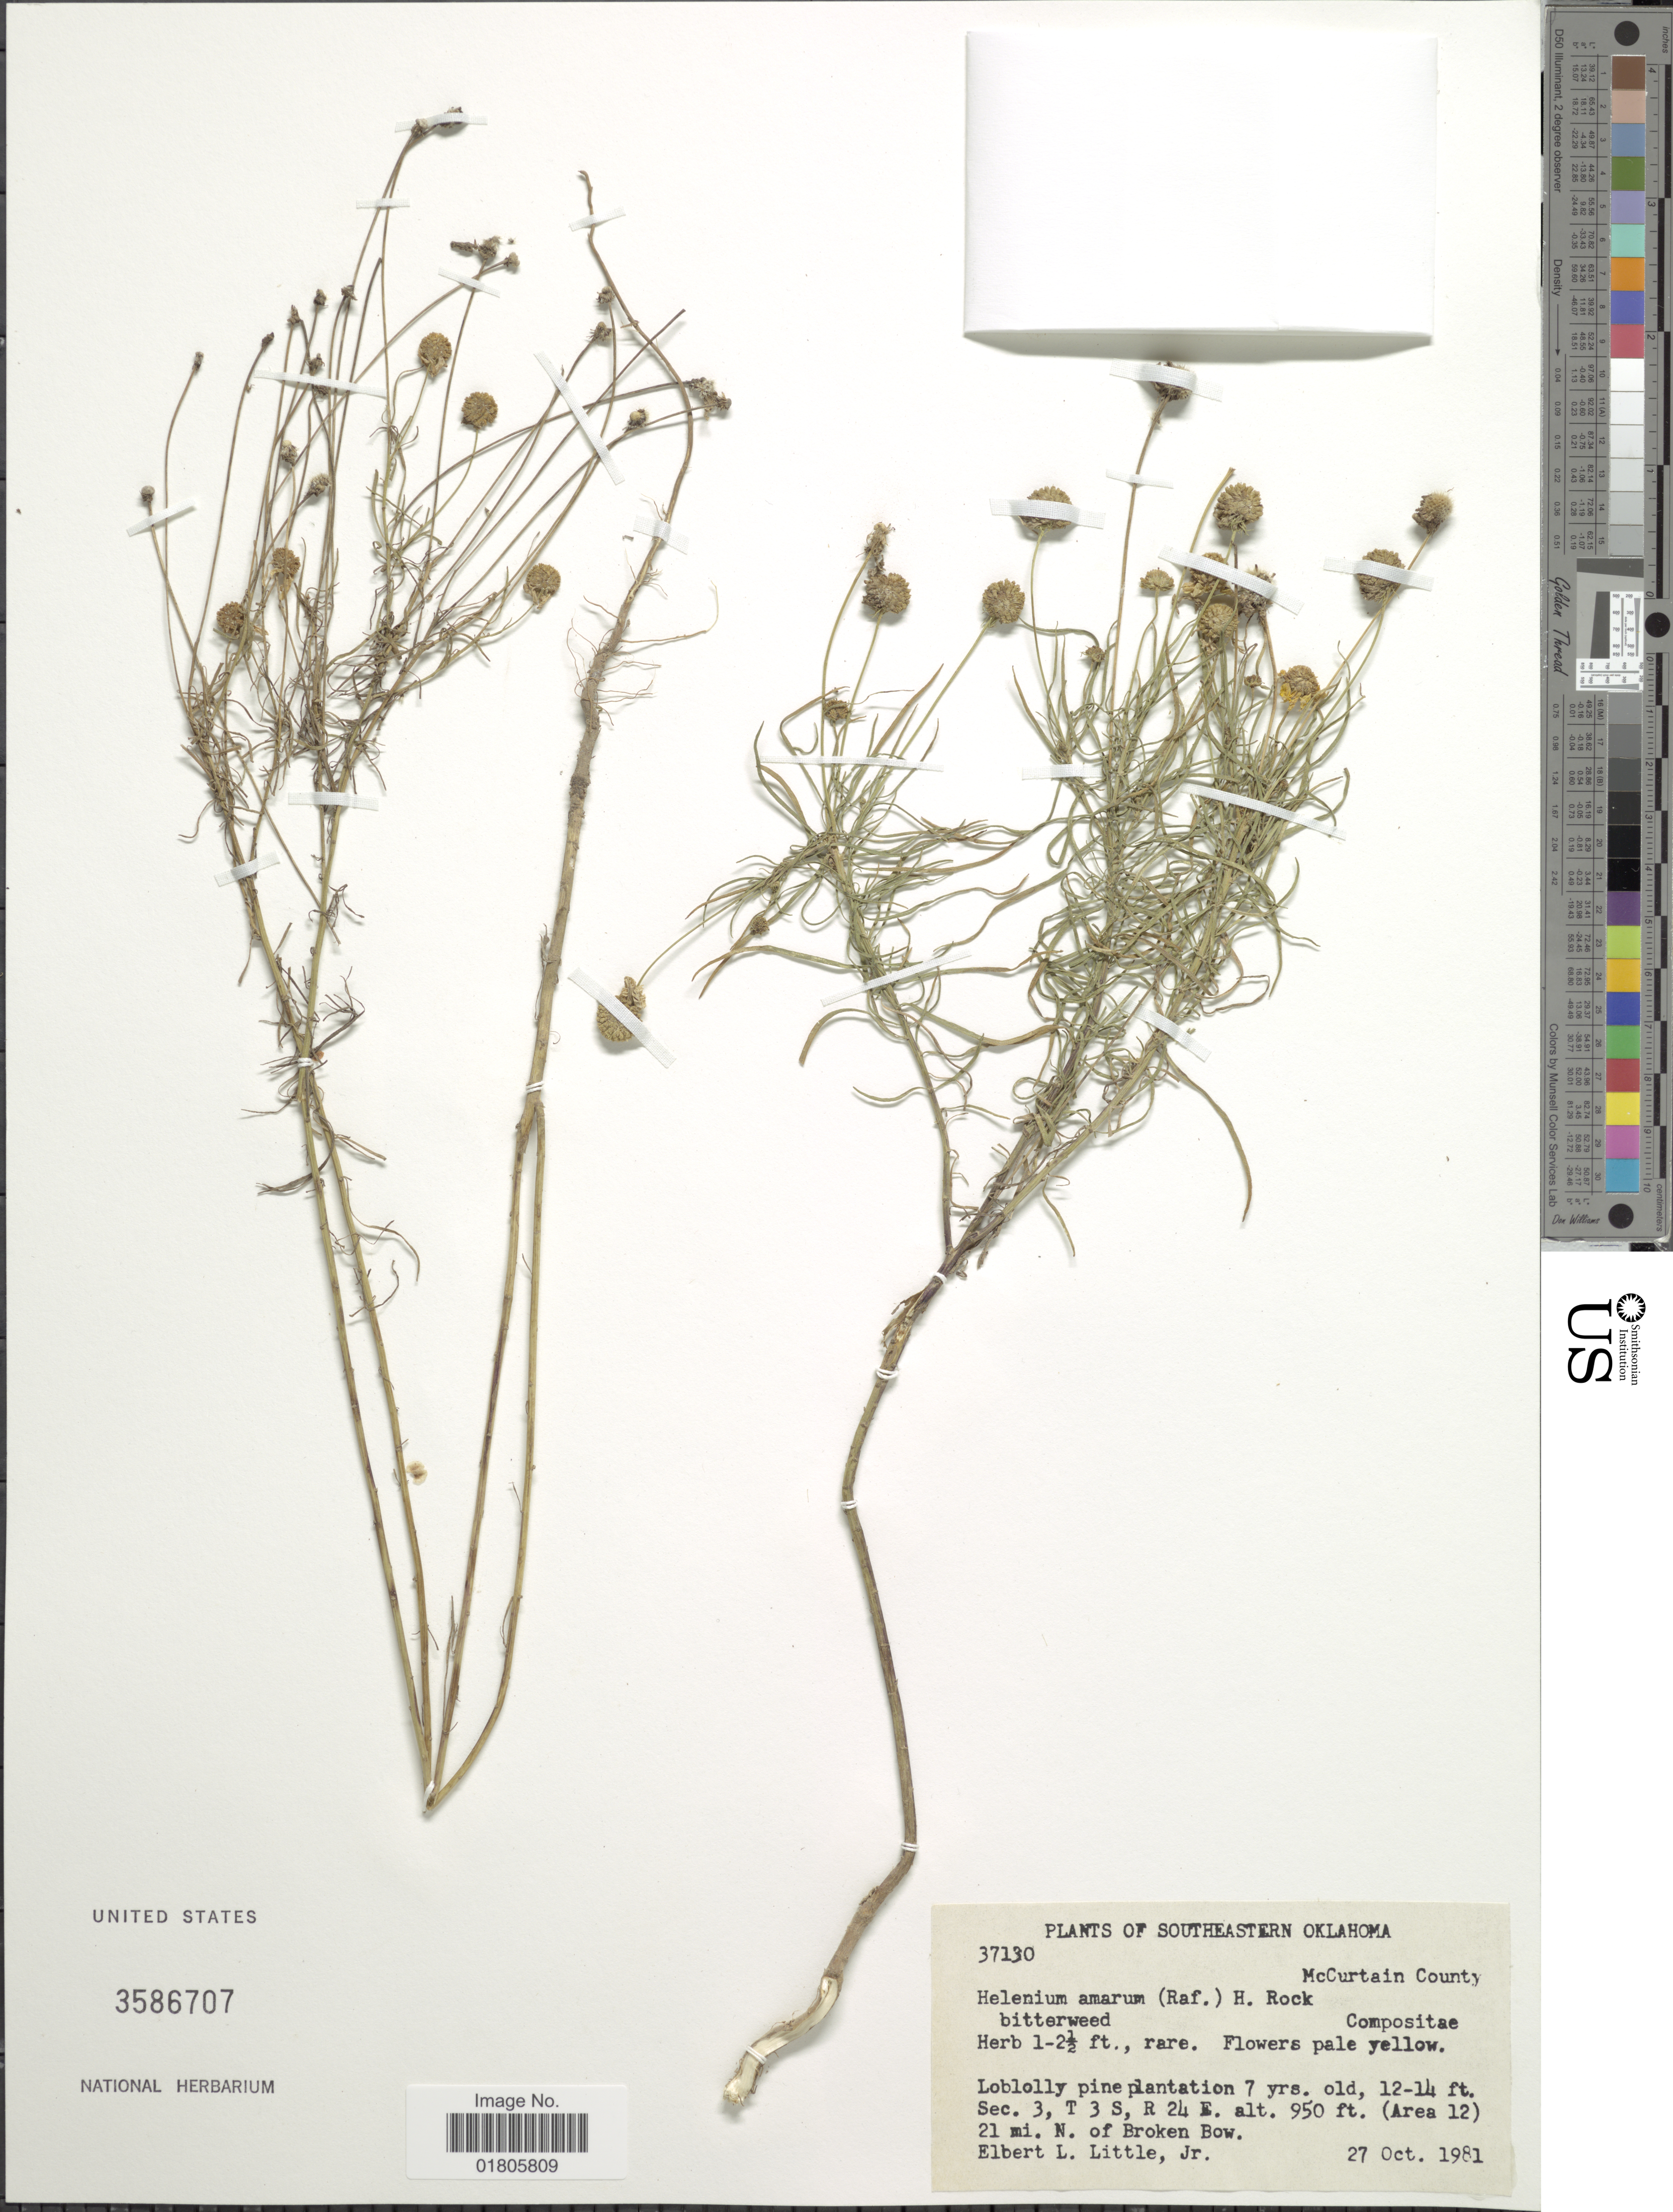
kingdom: Plantae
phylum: Tracheophyta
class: Magnoliopsida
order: Asterales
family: Asteraceae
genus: Helenium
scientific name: Helenium amarum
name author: (Raf.) H. Rock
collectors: E. L. Little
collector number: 37130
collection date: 1981-10-27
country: United States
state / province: Oklahoma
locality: Southeastern Oklahoma. McCutain County. Sec. 3, T 3 S, R 24 E. (Area 12) 21 mi. N. of Broken Bow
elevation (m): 290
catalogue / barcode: US 3586707